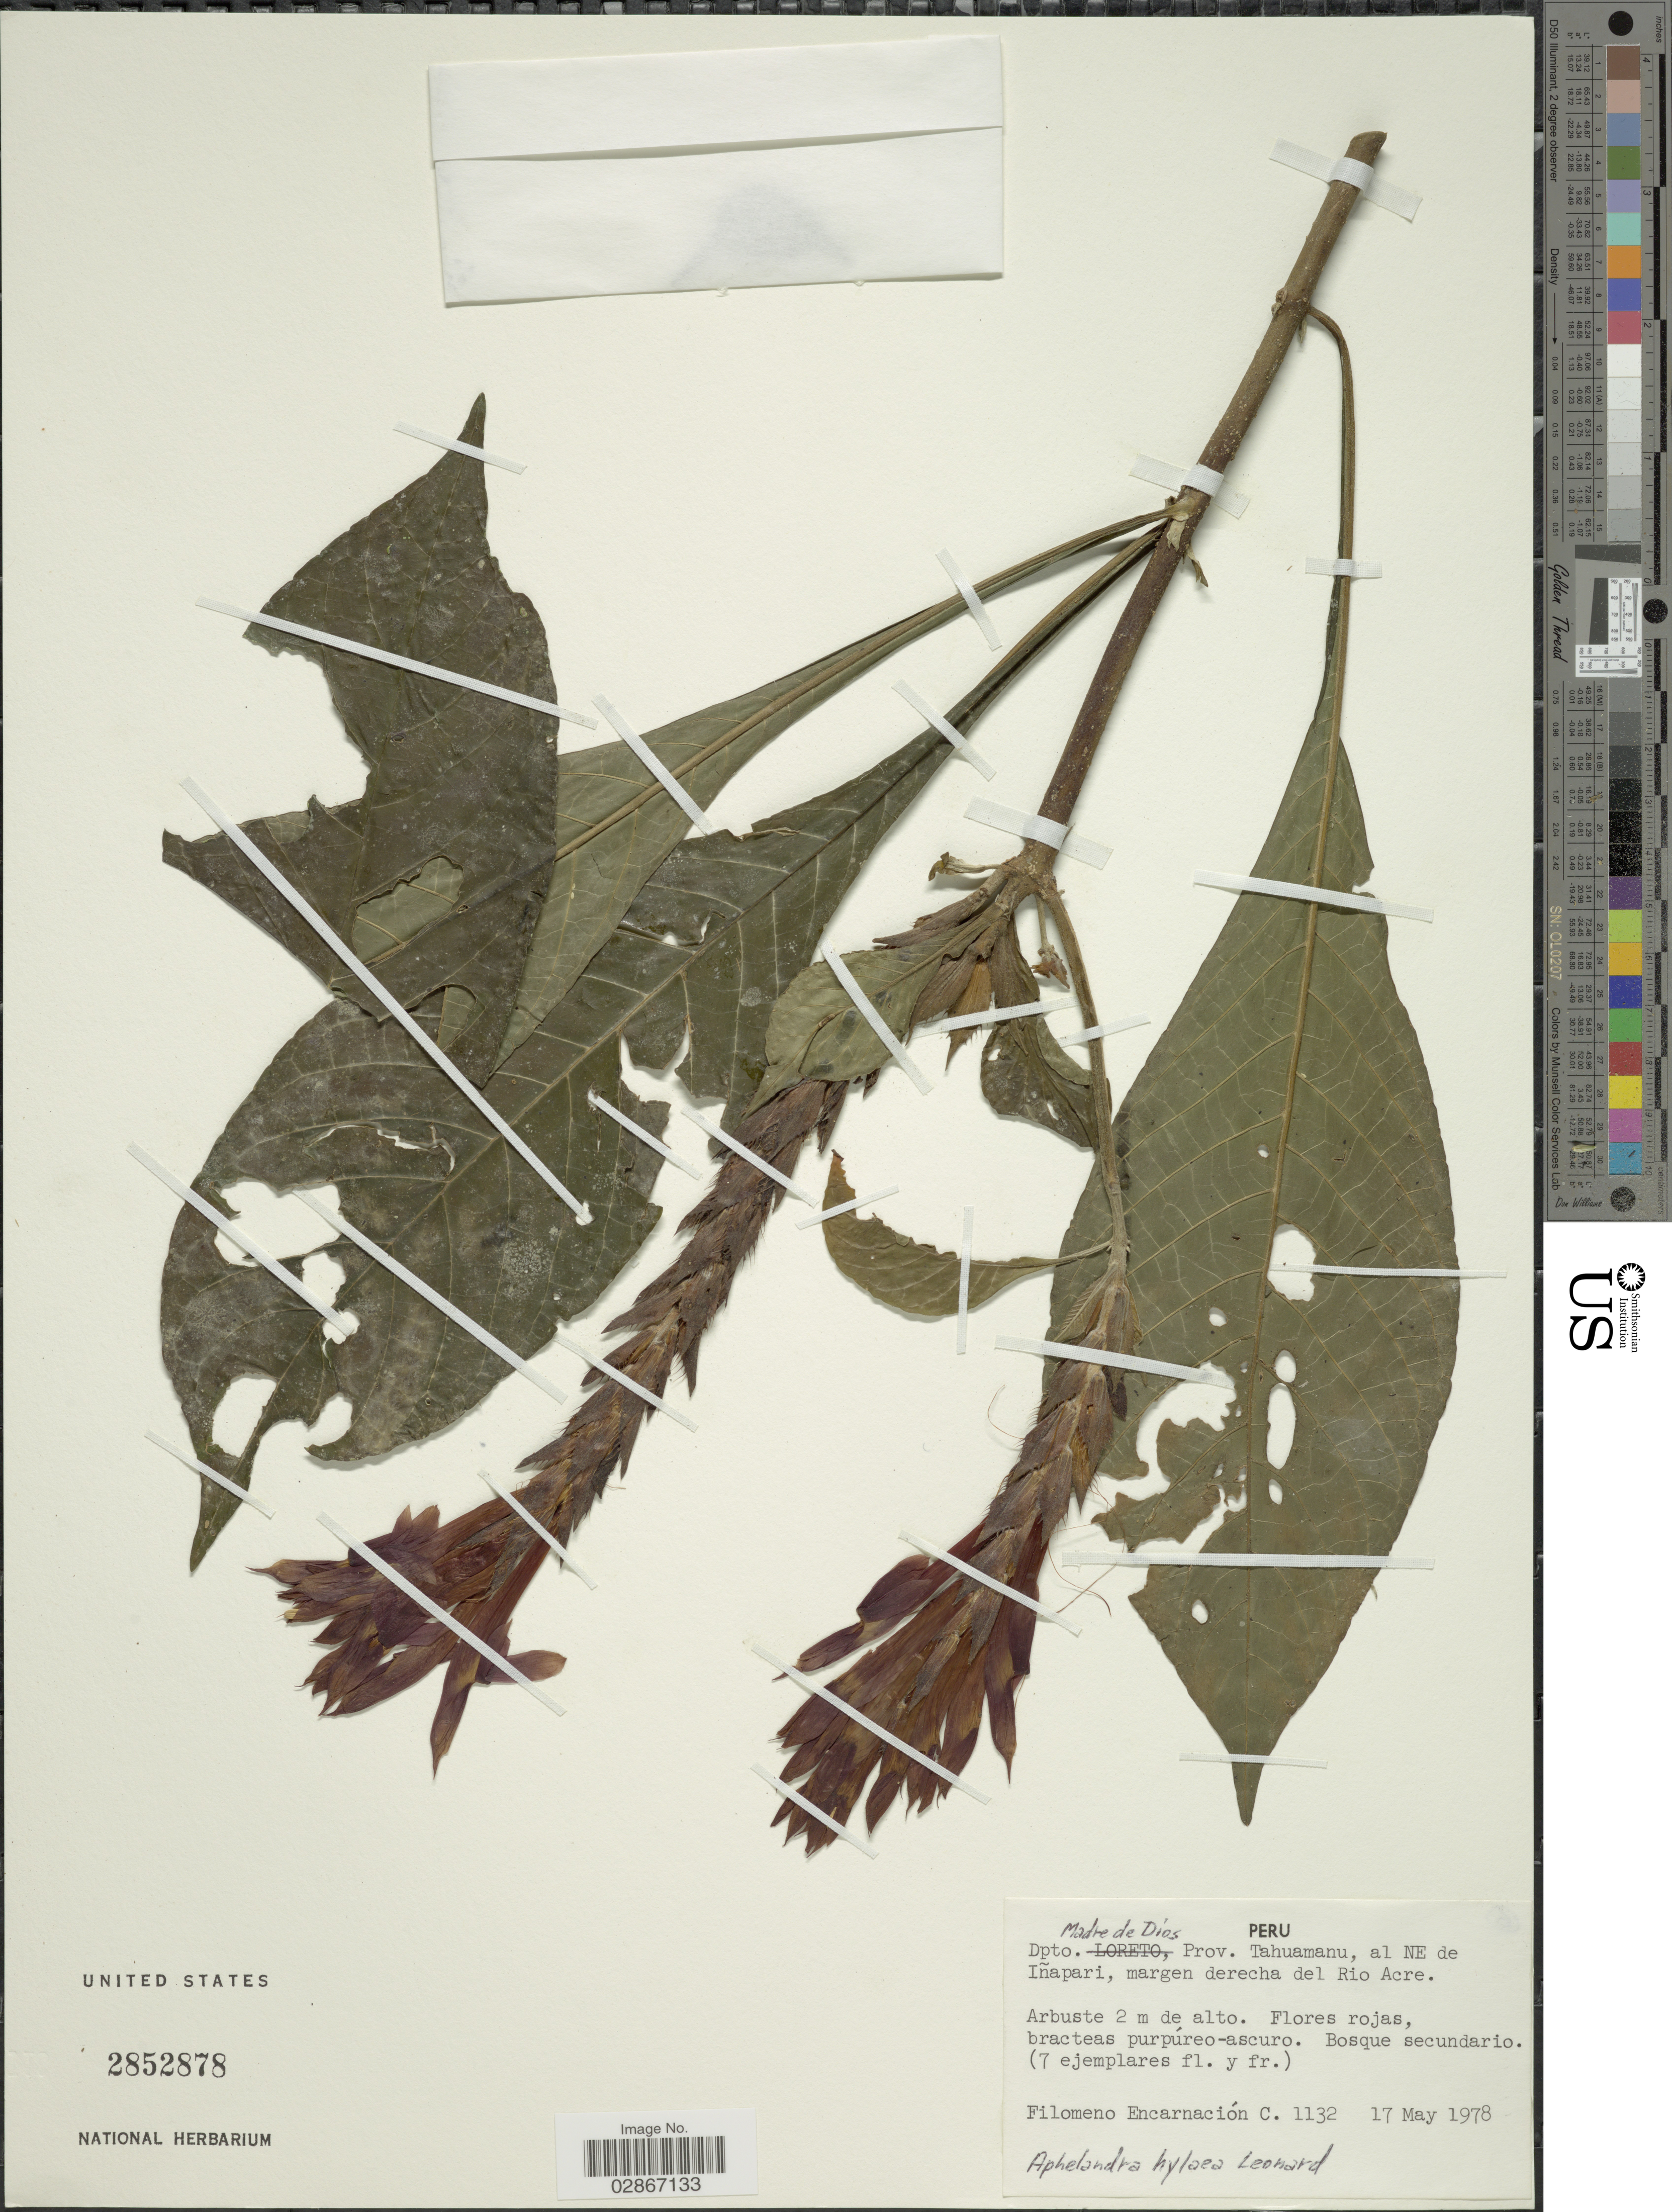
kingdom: Plantae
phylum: Tracheophyta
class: Magnoliopsida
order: Lamiales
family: Acanthaceae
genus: Aphelandra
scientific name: Aphelandra hylaea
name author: Leonard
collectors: F. Encarnación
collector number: C1132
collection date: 1978-05-17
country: Peru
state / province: Madre de Dios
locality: Dpto. Madre de Dios, Prov. Tahuamanu, al NE de Iñapari, margen derecha del Rio Acre.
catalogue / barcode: US 2852878